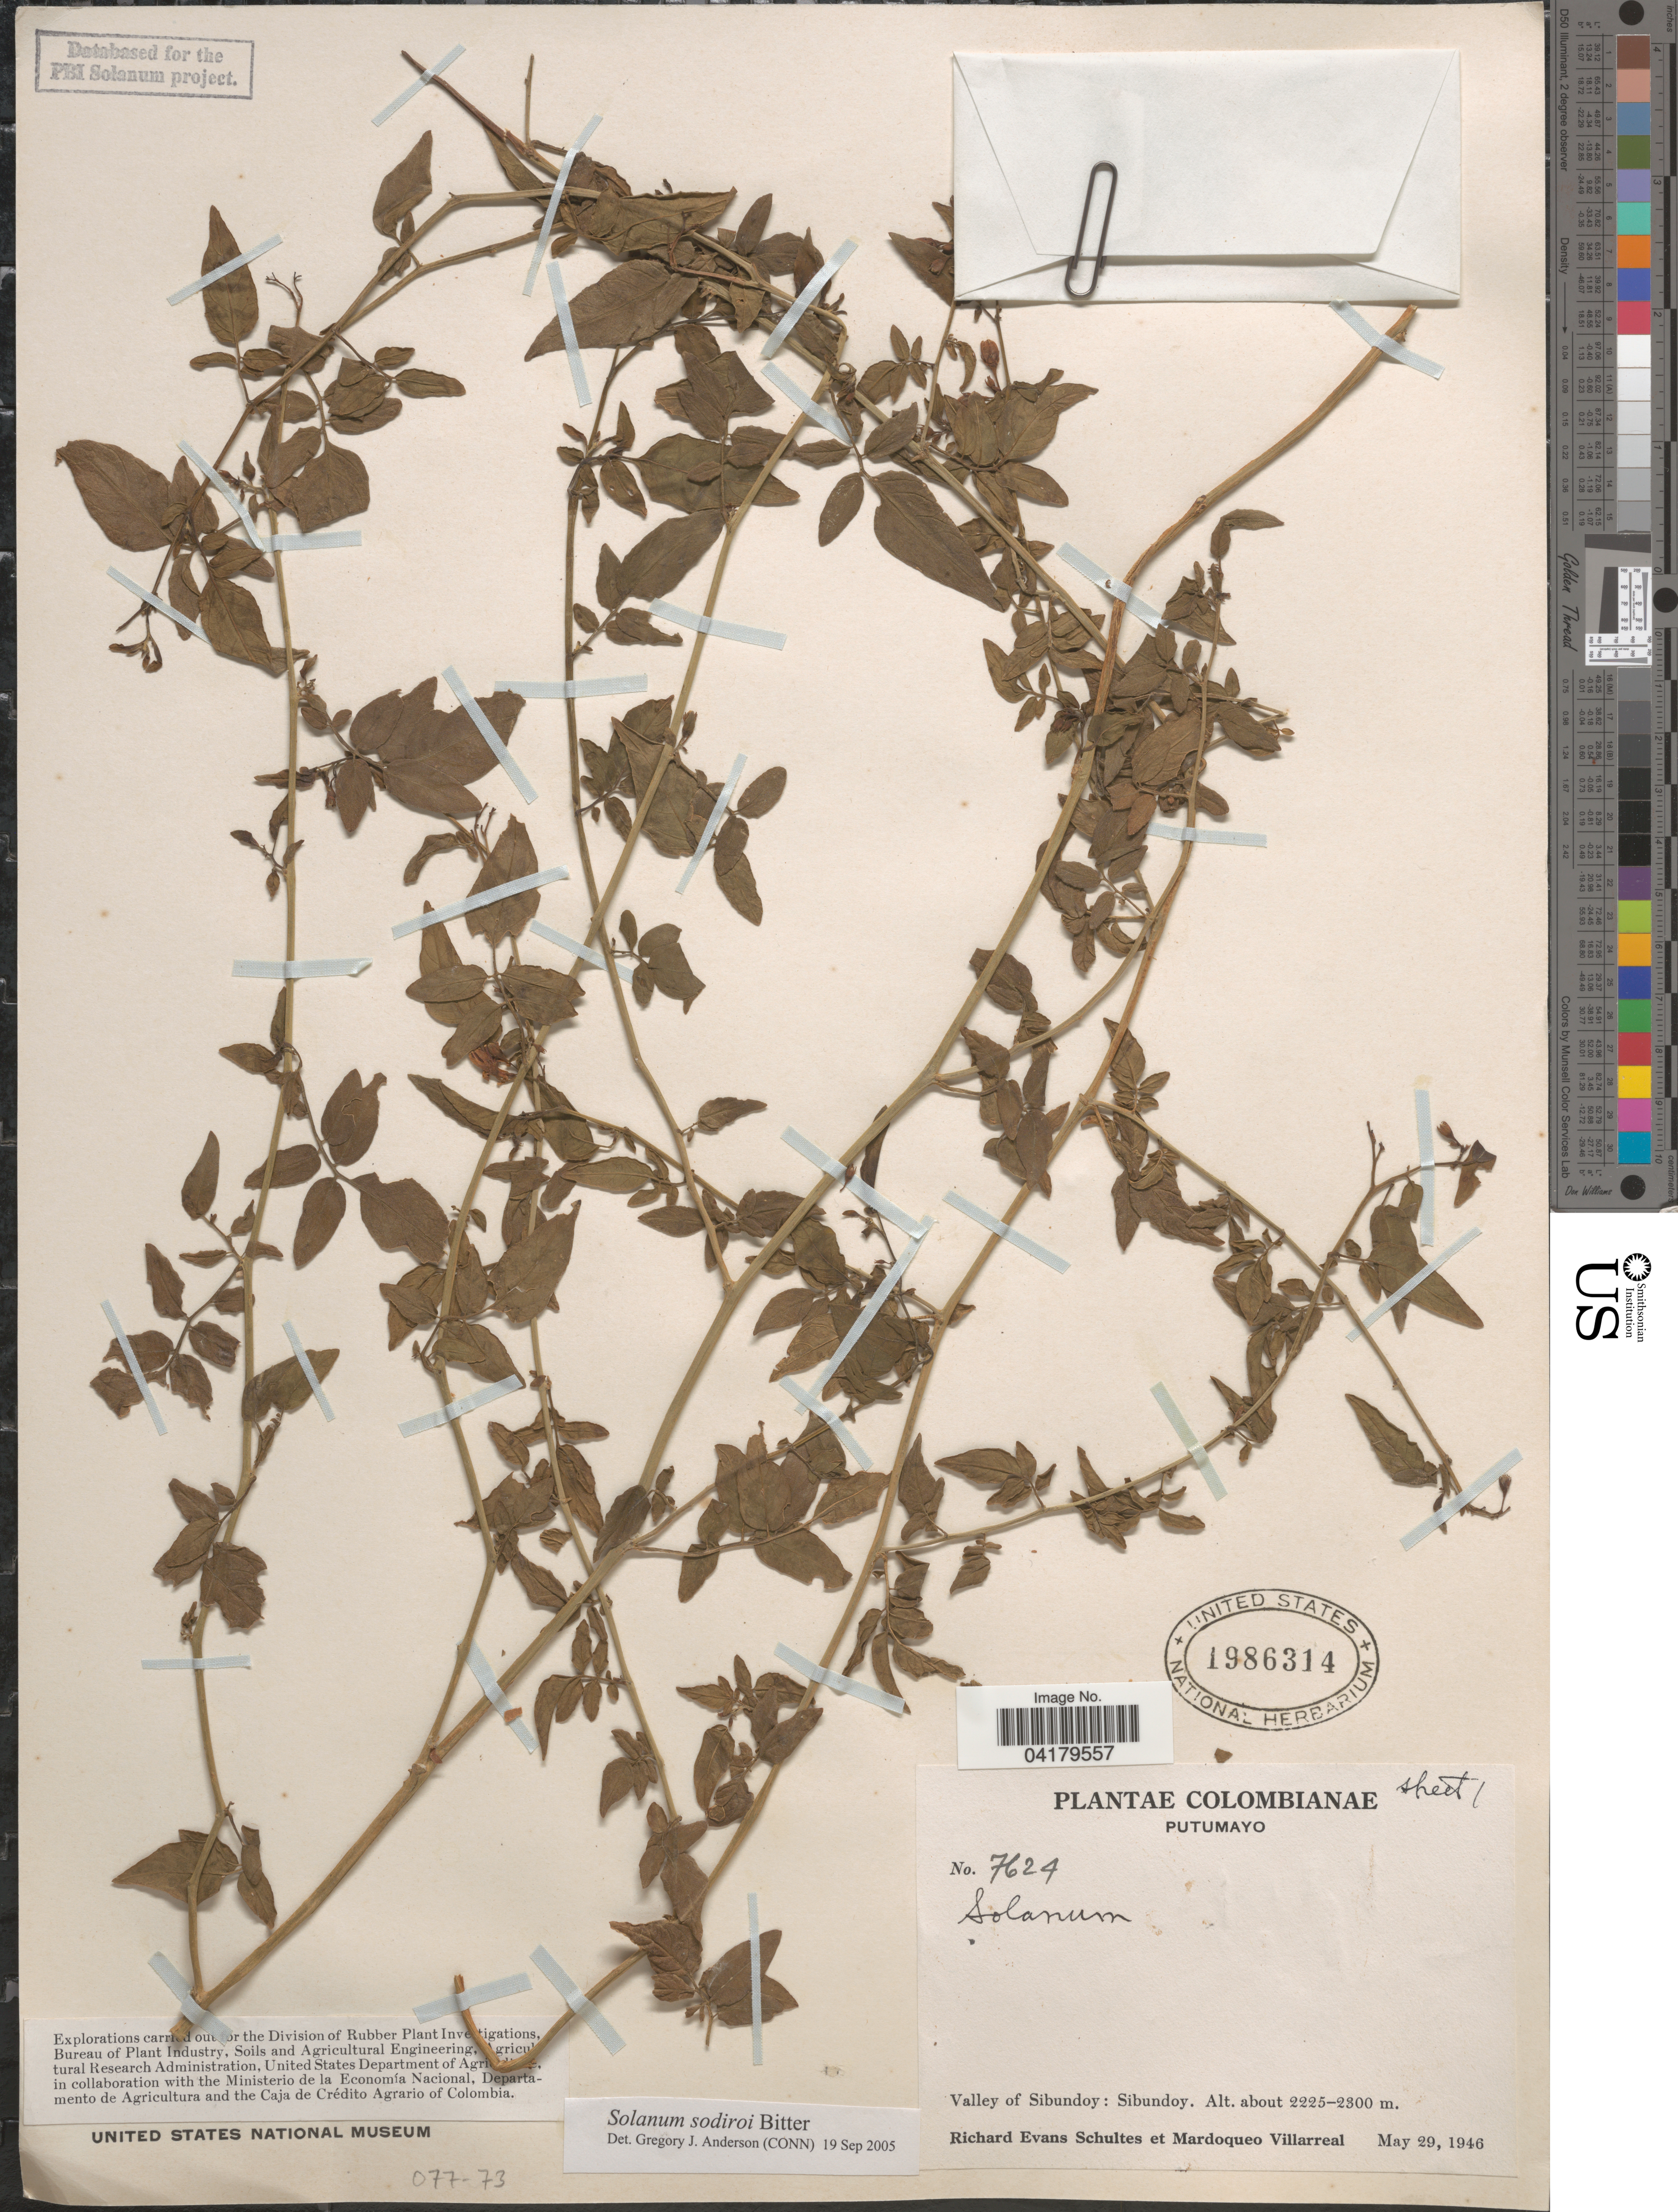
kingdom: Plantae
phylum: Tracheophyta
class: Magnoliopsida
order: Solanales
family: Solanaceae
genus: Solanum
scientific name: Solanum sodiroi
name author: Bitter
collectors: R. E. Schultes & M. Villarreal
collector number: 7624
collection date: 1946-05-29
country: Colombia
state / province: Putumayo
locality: Valley of Sibundoy : Sibundoy.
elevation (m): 2225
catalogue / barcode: US 1986314